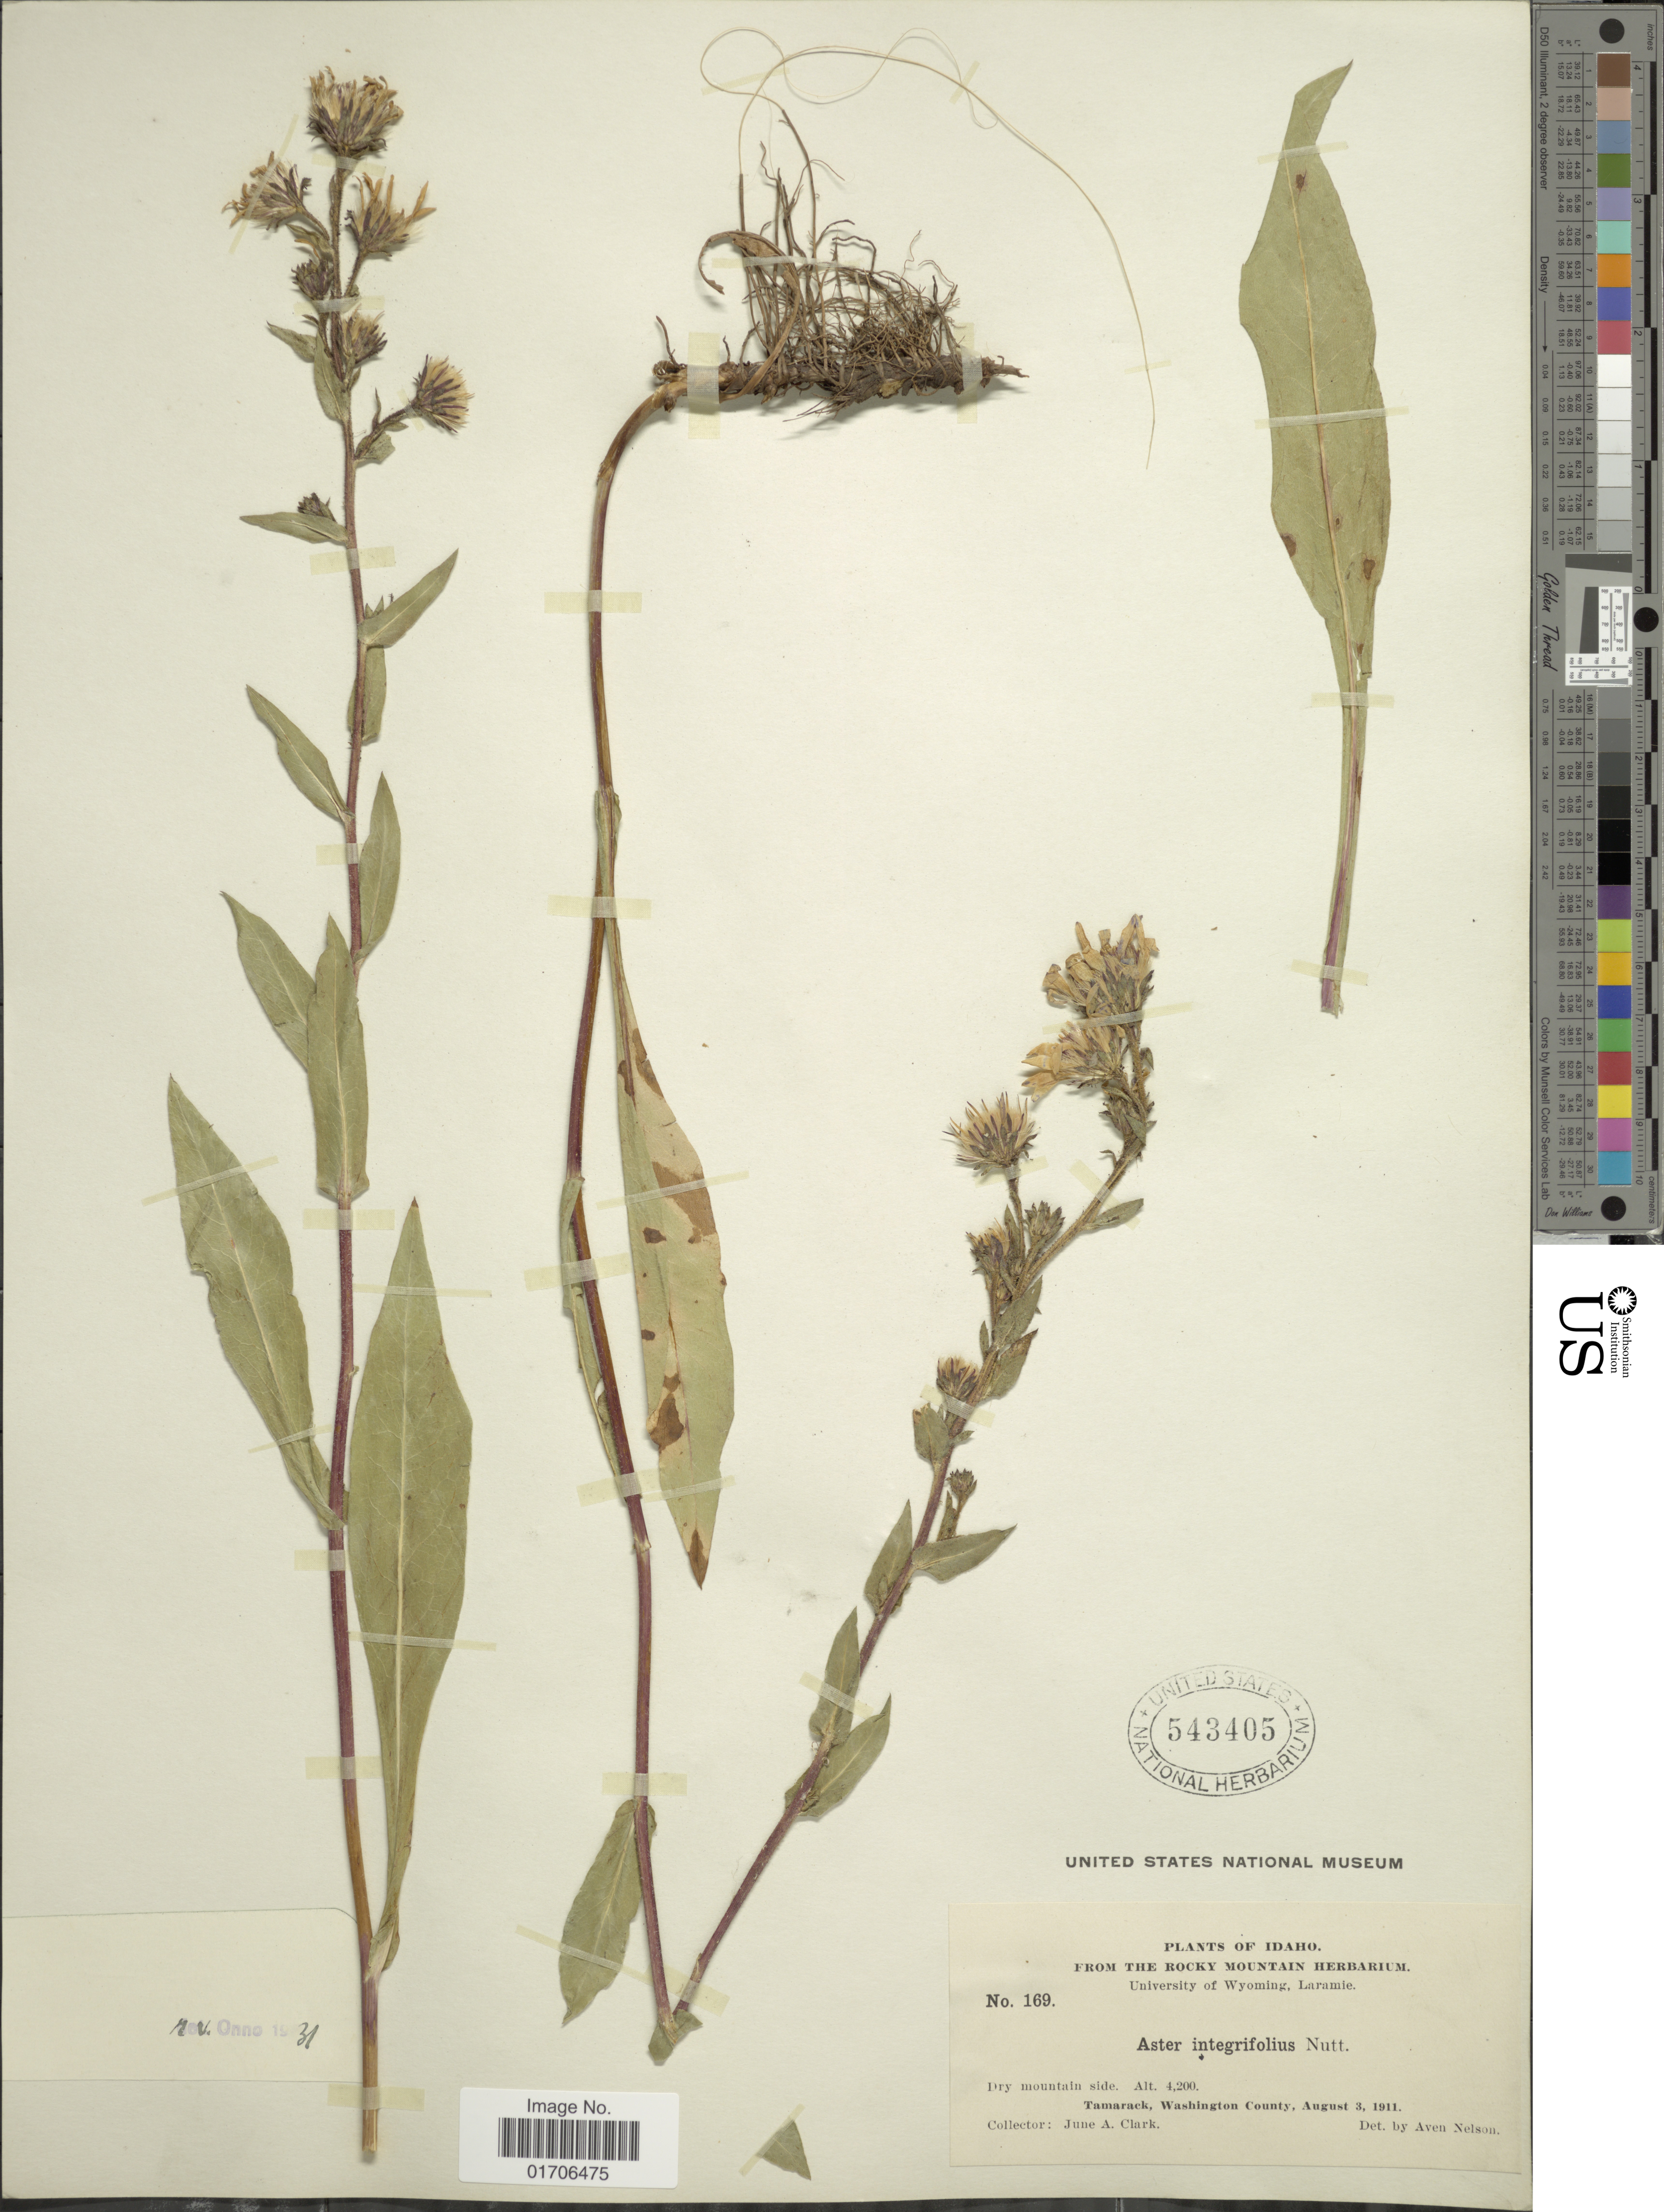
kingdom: Plantae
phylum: Tracheophyta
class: Magnoliopsida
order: Asterales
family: Asteraceae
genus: Eurybia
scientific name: Eurybia integrifolia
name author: (Nutt.) G.L. Nesom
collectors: J. A. Clark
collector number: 169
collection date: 1911-08-03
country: United States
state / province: Idaho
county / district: Washington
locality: Dry mountain side. Tamarack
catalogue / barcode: US 543405